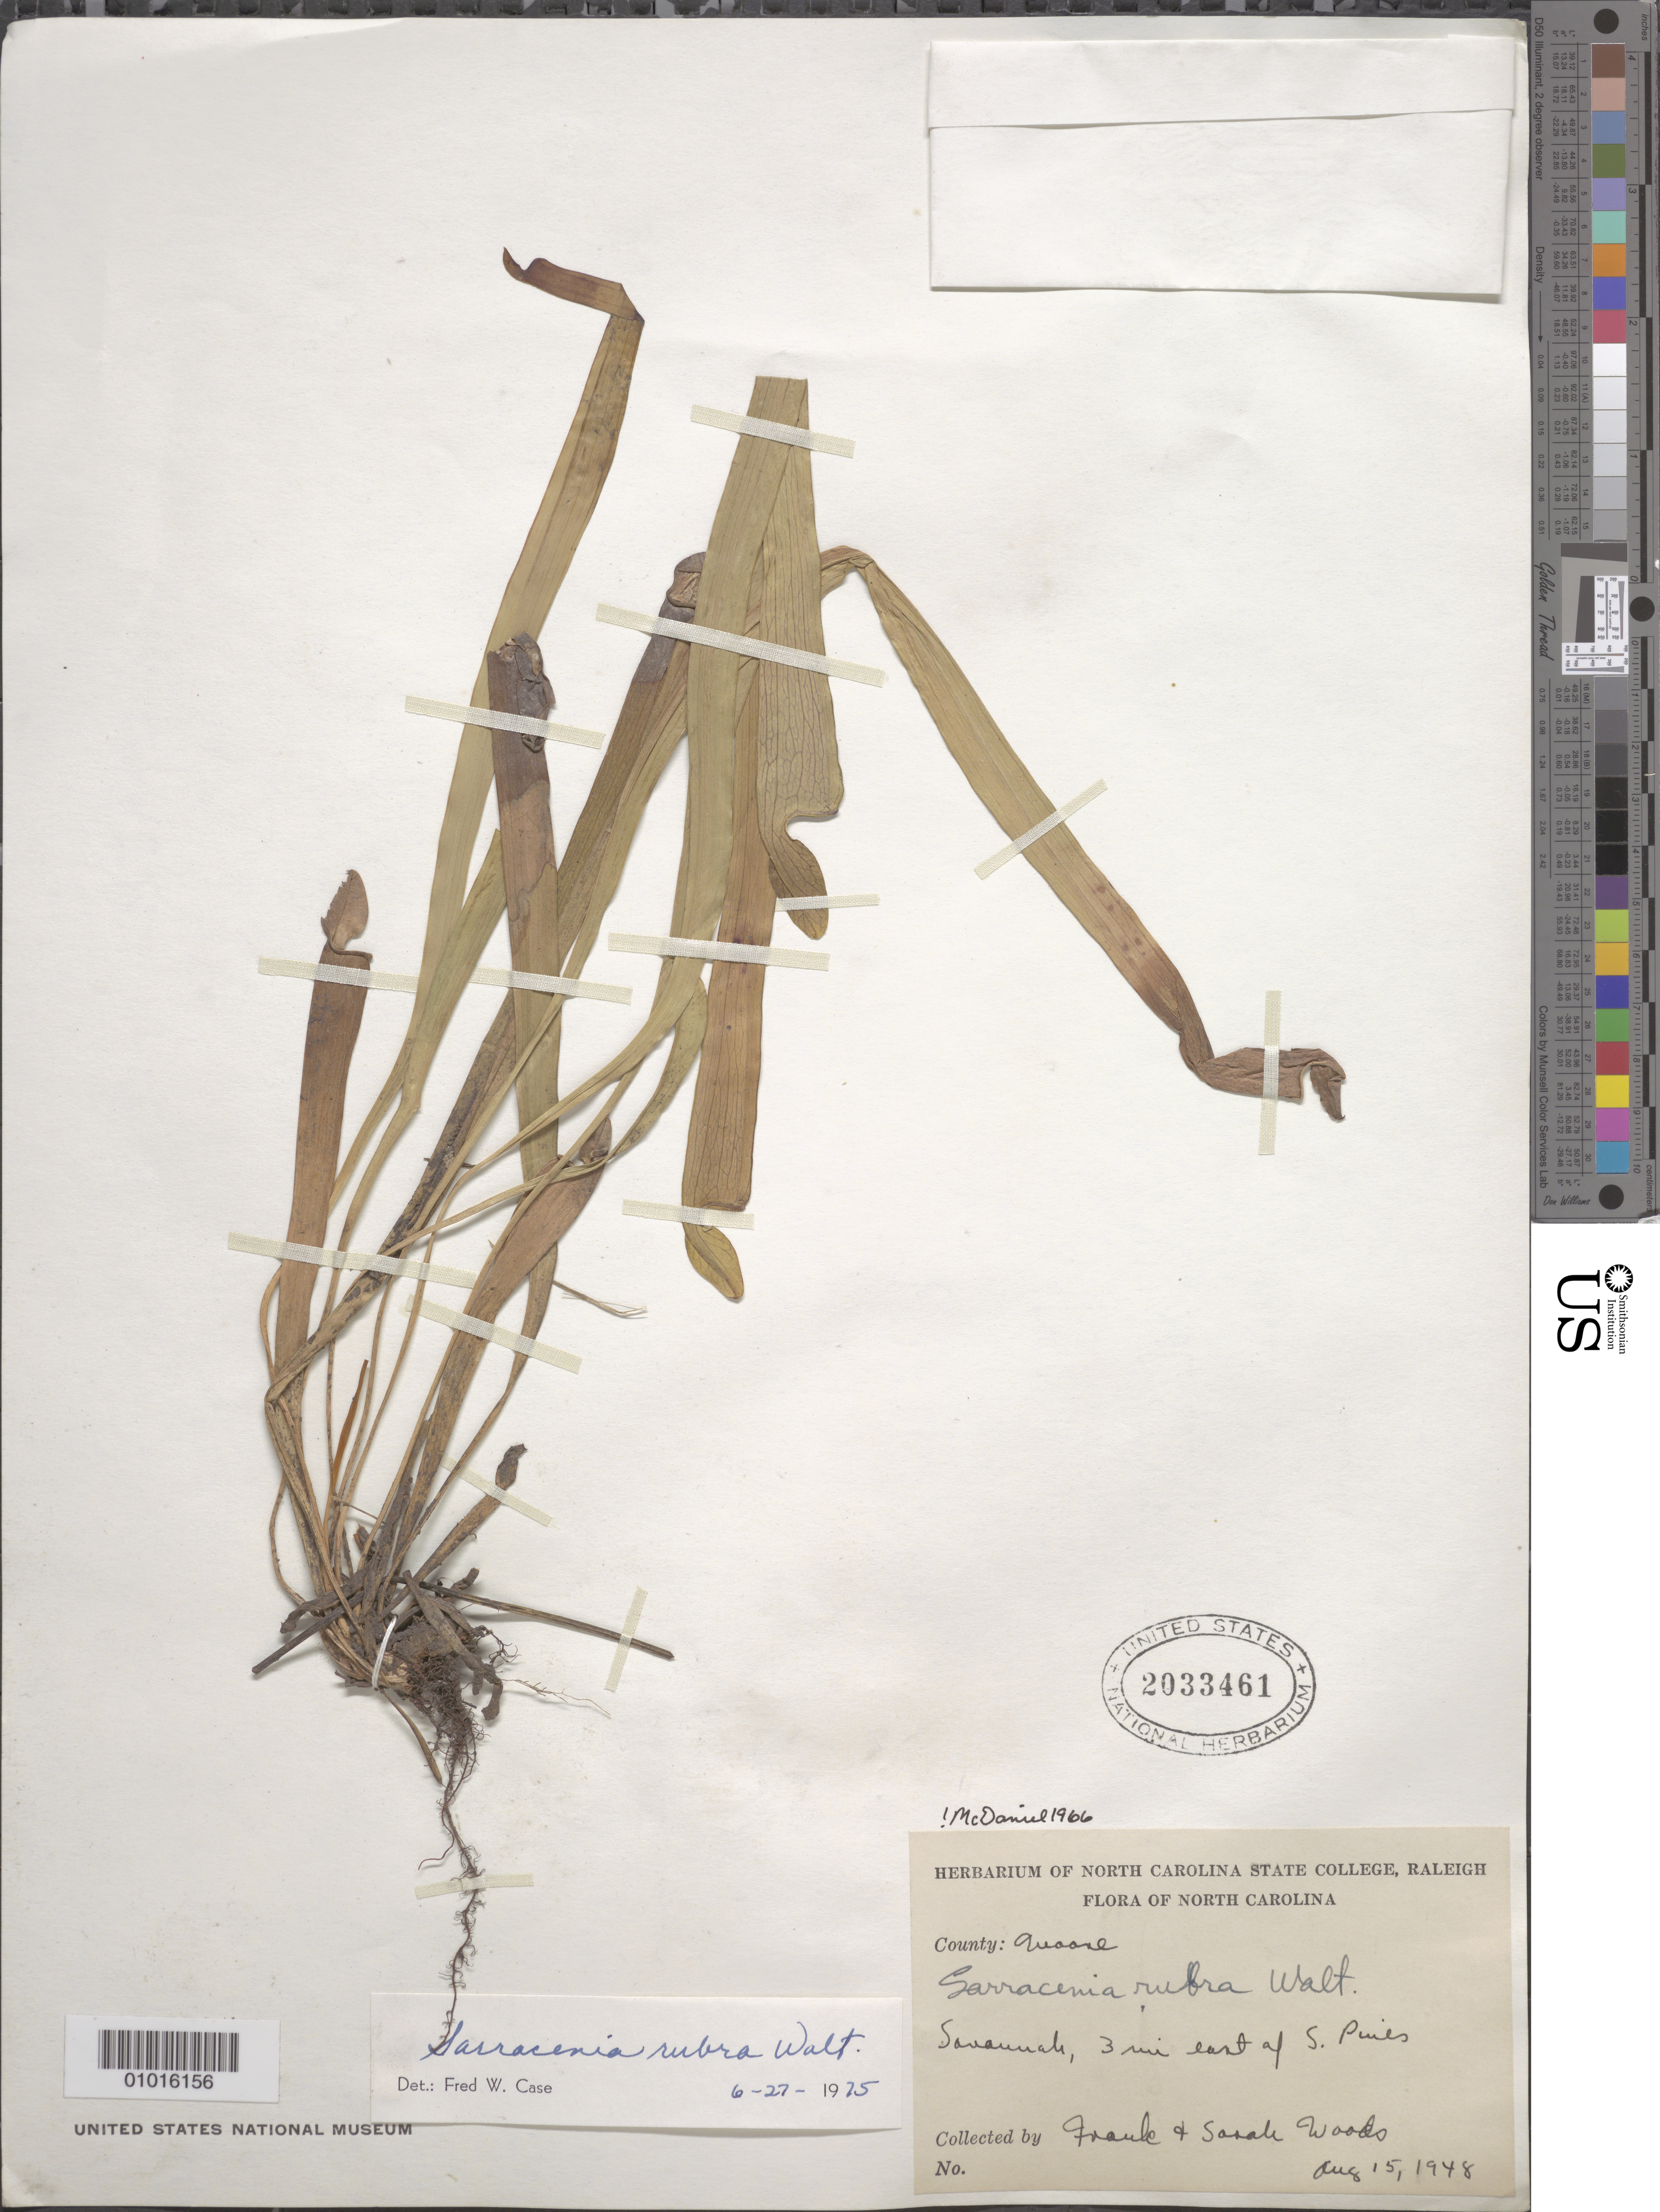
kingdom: Plantae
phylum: Tracheophyta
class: Magnoliopsida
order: Ericales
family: Sarraceniaceae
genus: Sarracenia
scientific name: Sarracenia rubra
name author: Walter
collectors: F. Woods & S. Woods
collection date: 1948-08-15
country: United States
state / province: North Carolina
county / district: Moore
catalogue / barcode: US 2033461